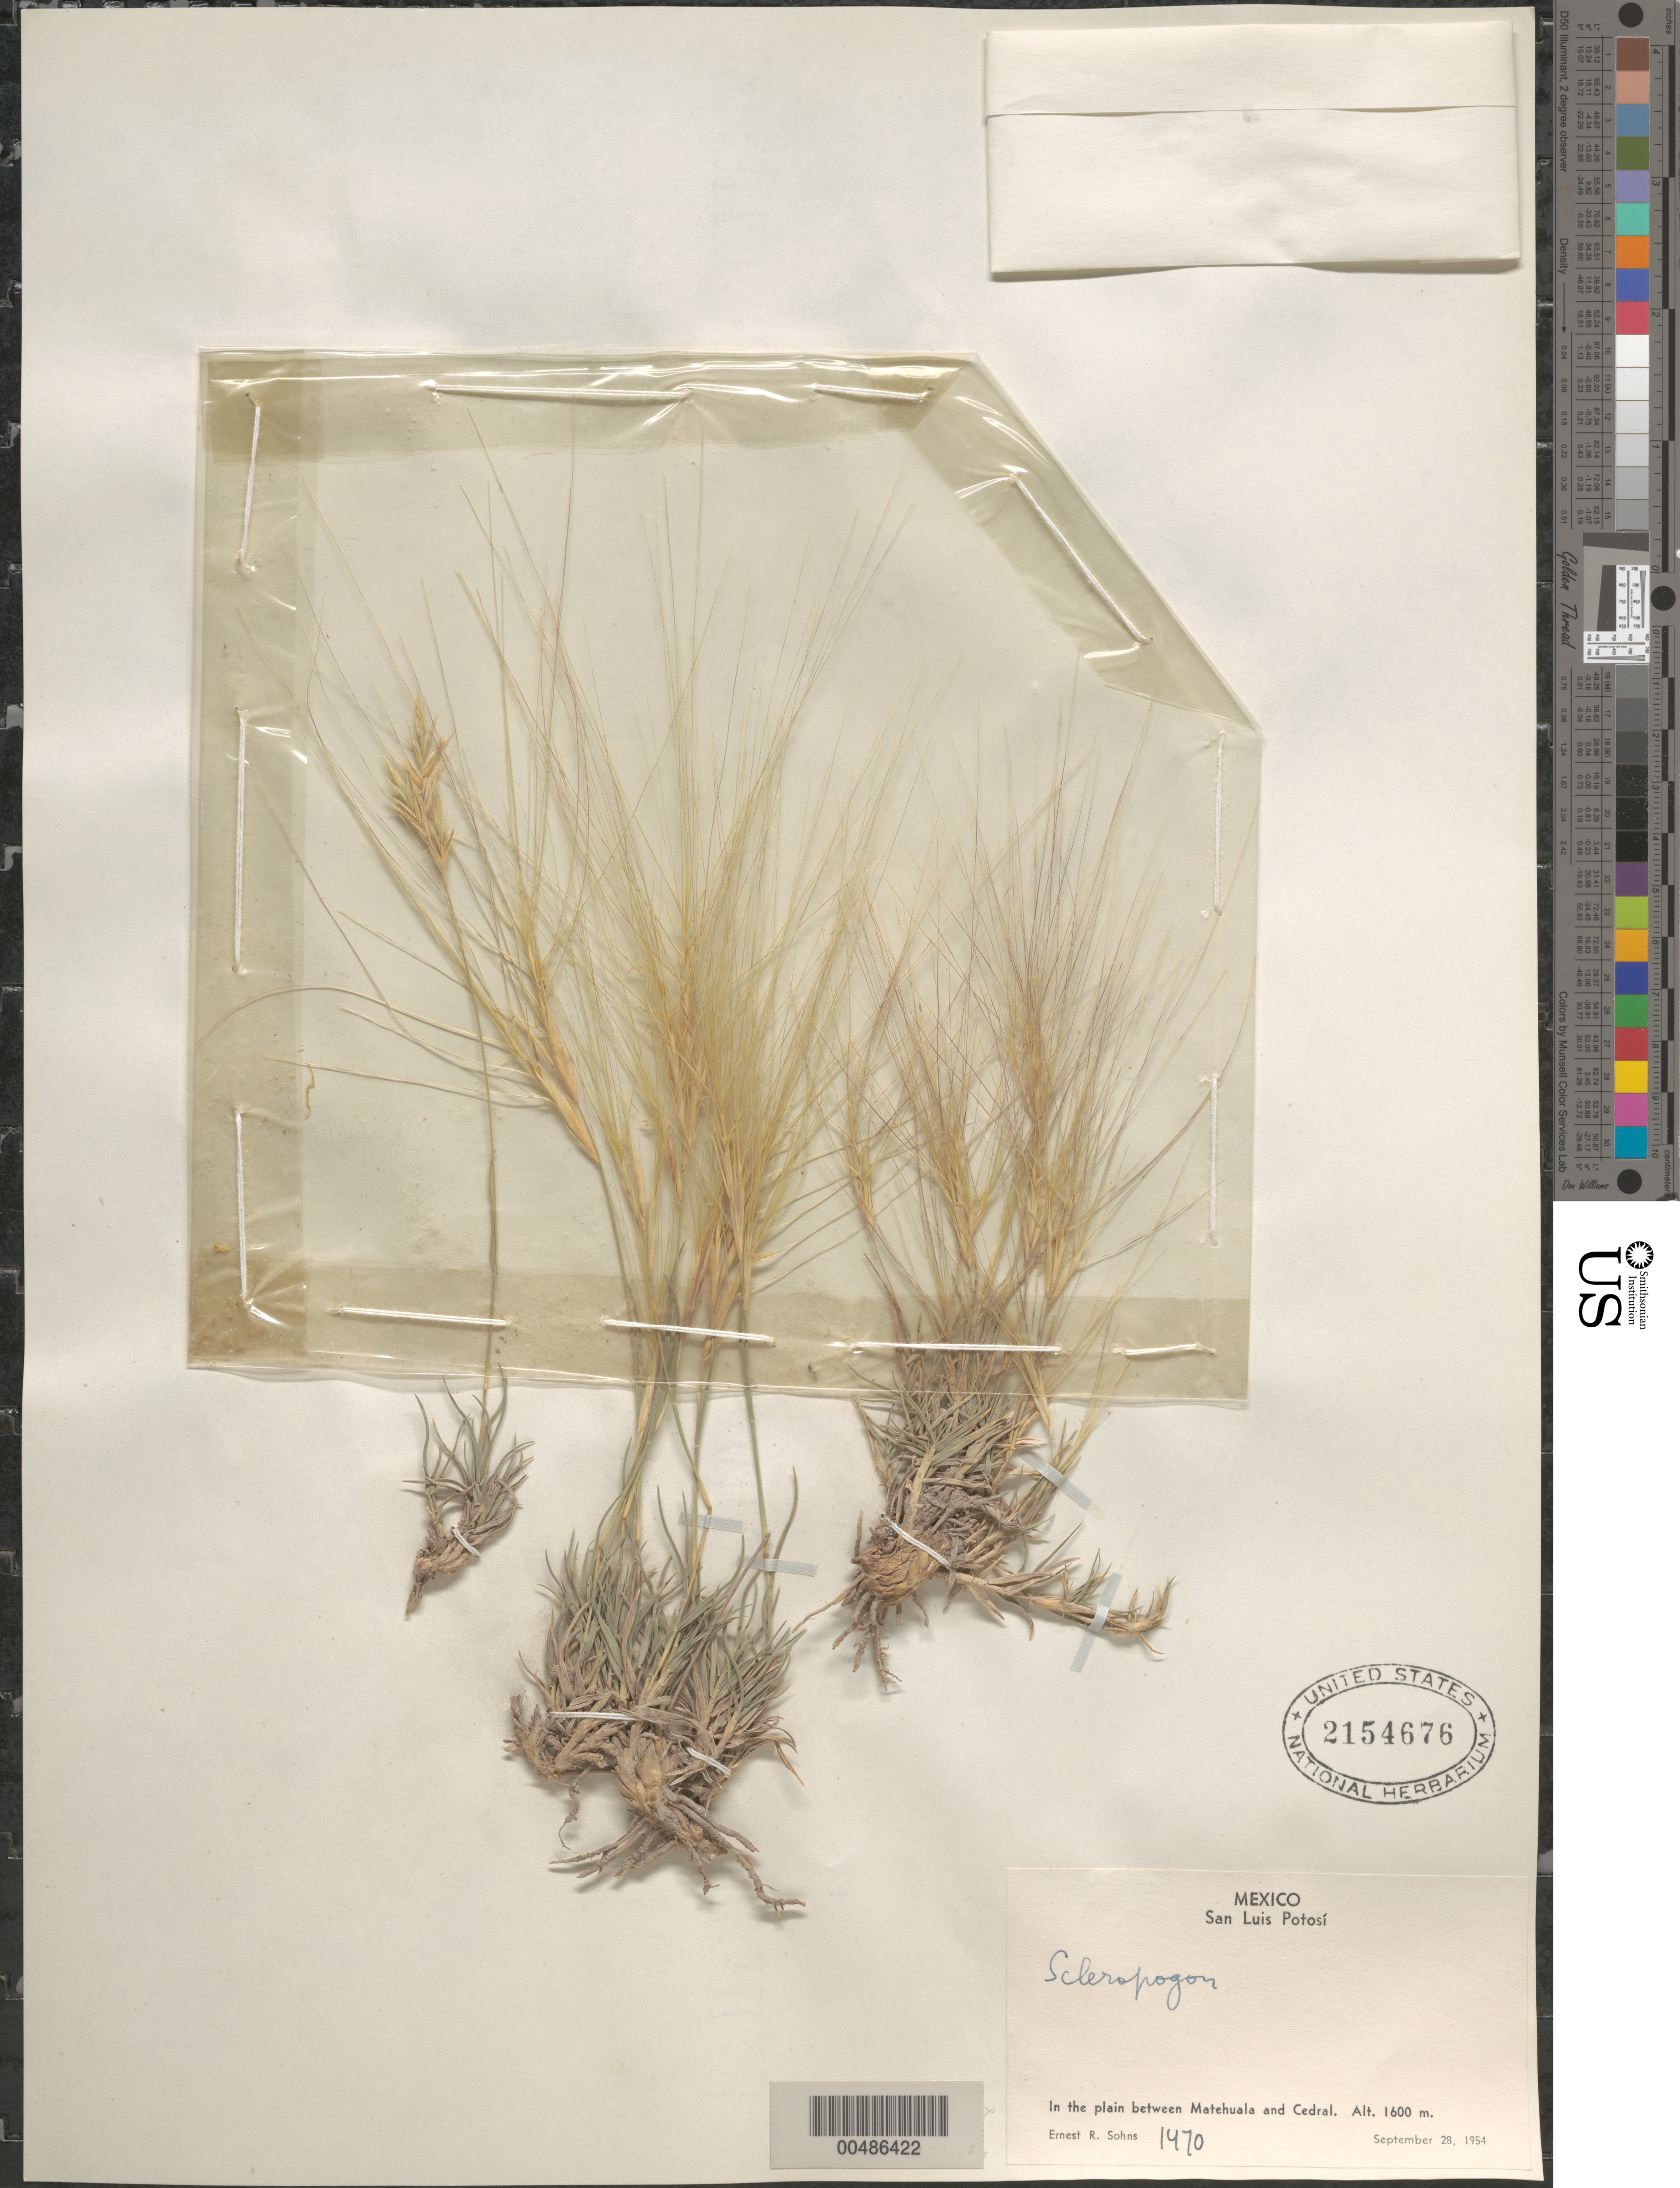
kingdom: Plantae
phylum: Tracheophyta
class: Liliopsida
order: Poales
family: Poaceae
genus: Scleropogon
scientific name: Scleropogon brevifolius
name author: Phil.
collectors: E. R. Sohns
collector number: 1470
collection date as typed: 28 Sep 1954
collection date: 1954-09-28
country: Mexico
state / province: San Luis Potosi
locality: Between Matehuala & Cedral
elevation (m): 1600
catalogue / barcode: US 2154676